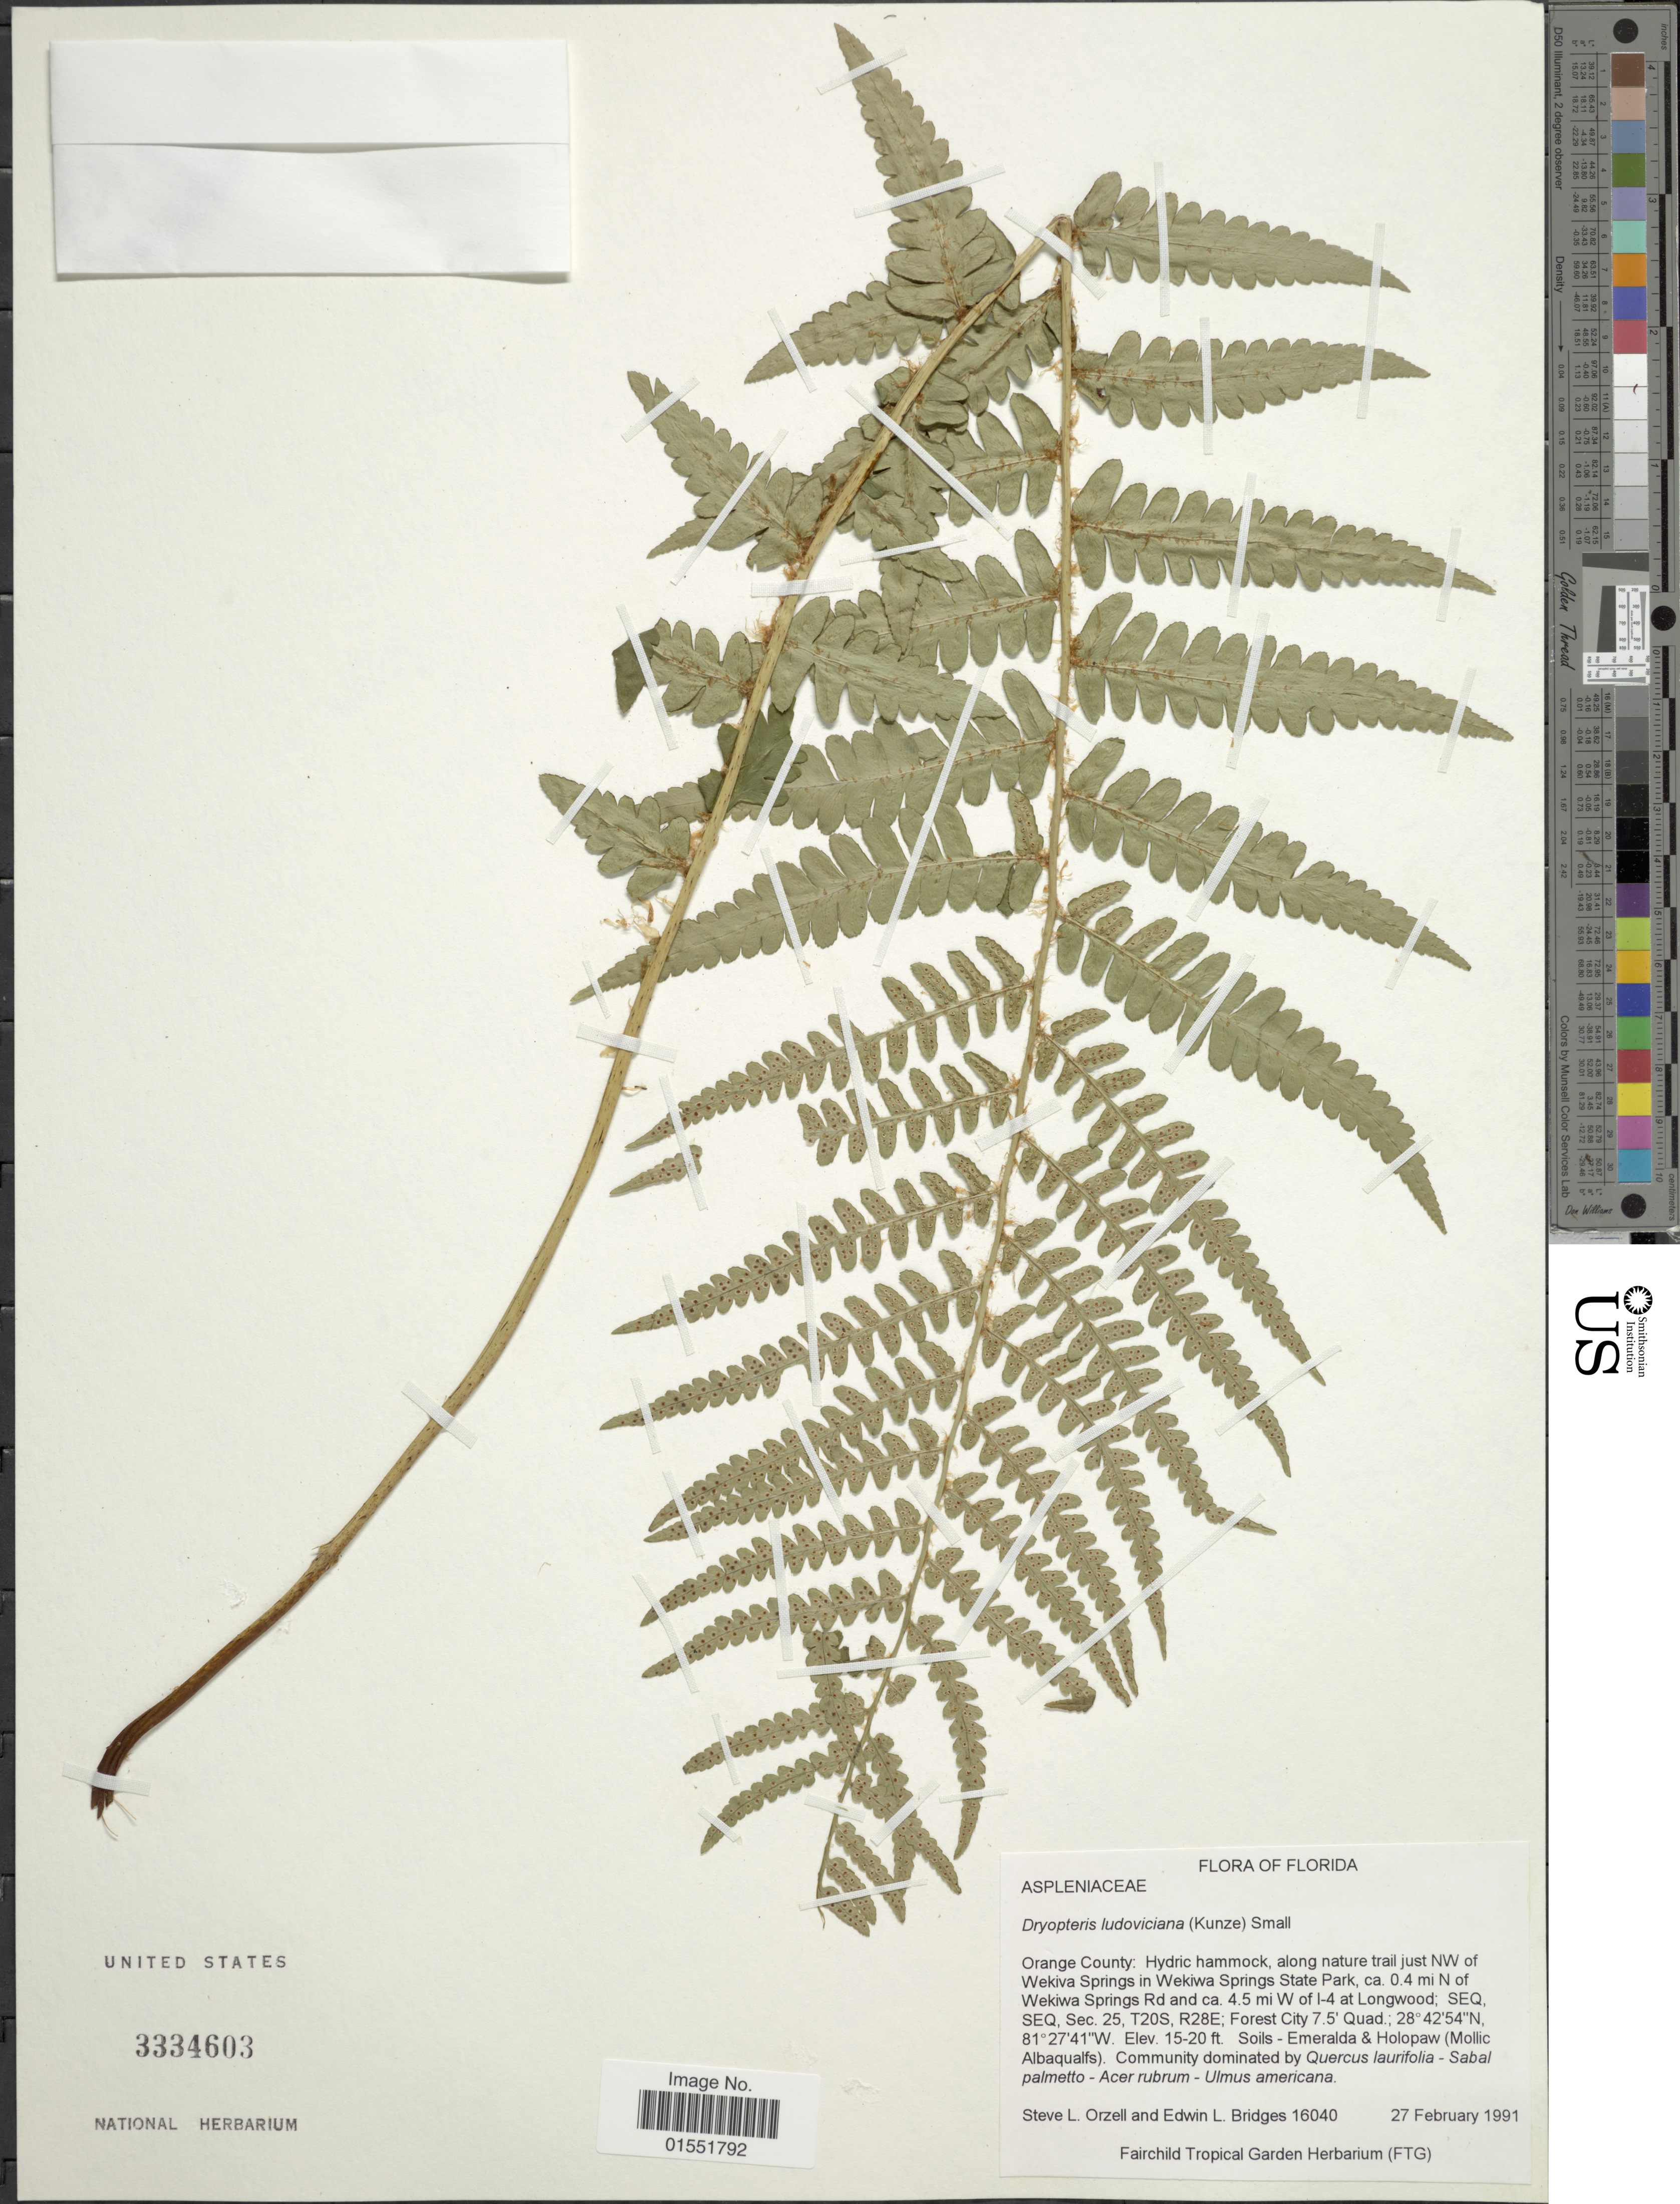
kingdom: Plantae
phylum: Tracheophyta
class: Polypodiopsida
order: Polypodiales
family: Dryopteridaceae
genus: Dryopteris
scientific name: Dryopteris ludoviciana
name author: (Kunze) Small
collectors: S. Orzell & E. Bridges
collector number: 16040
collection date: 1991-02-27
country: United States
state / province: Florida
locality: Orange County: Hydric hammock, along nature trail just NW of Wekiva Springs in Wekiwa Springs State Park, ca. 0.4 mi N of Wekiwa Springs Rd and ca. 4.5 mi W of 1-4 Longwood; SEQ, SEQ, Sec. 25, T20S, R28E; Forest City 7.5' Quad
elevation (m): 5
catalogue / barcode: US 3334603